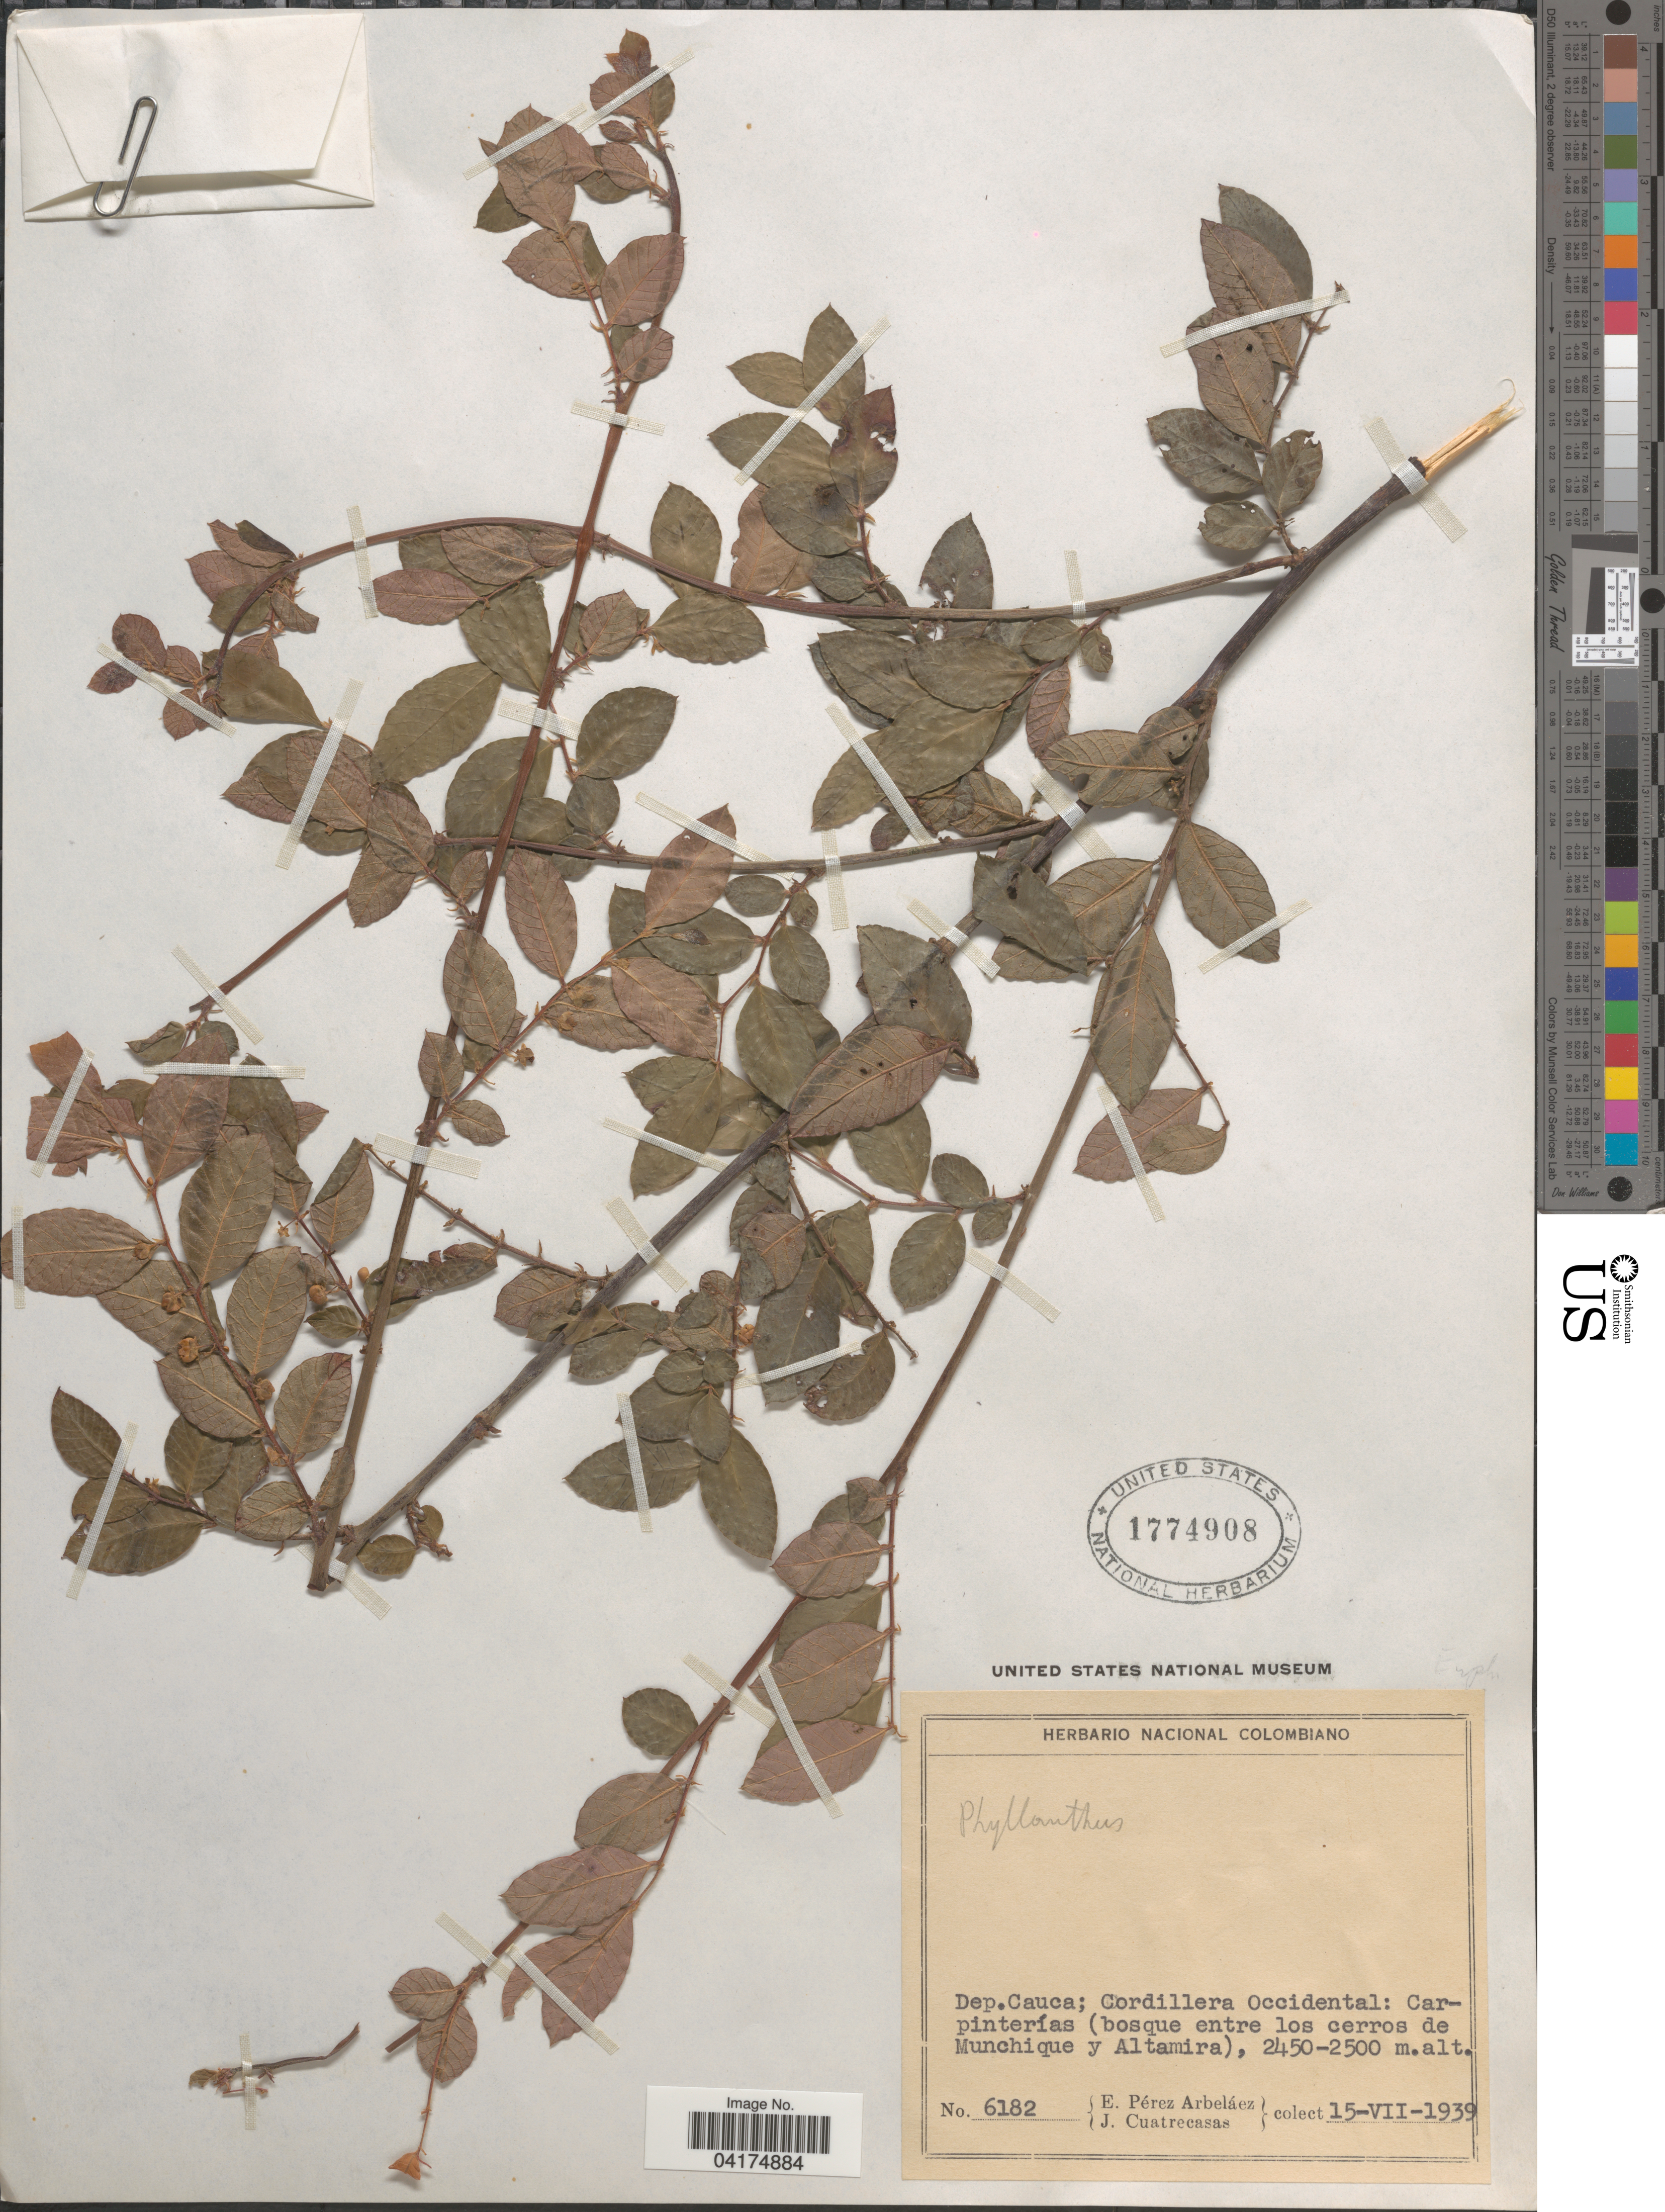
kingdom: Plantae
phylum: Tracheophyta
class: Magnoliopsida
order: Malpighiales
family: Phyllanthaceae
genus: Phyllanthus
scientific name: Phyllanthus sp.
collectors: E. Pérez Arbeláez & J. Cuatrecasas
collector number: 6182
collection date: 1939-07-15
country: Colombia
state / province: Cauca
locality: Dep. Cauca; Cordillera Occidental: Carpinterías (bosque entre los cerros de Munchique y Altamira).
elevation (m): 2450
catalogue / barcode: US 1774908